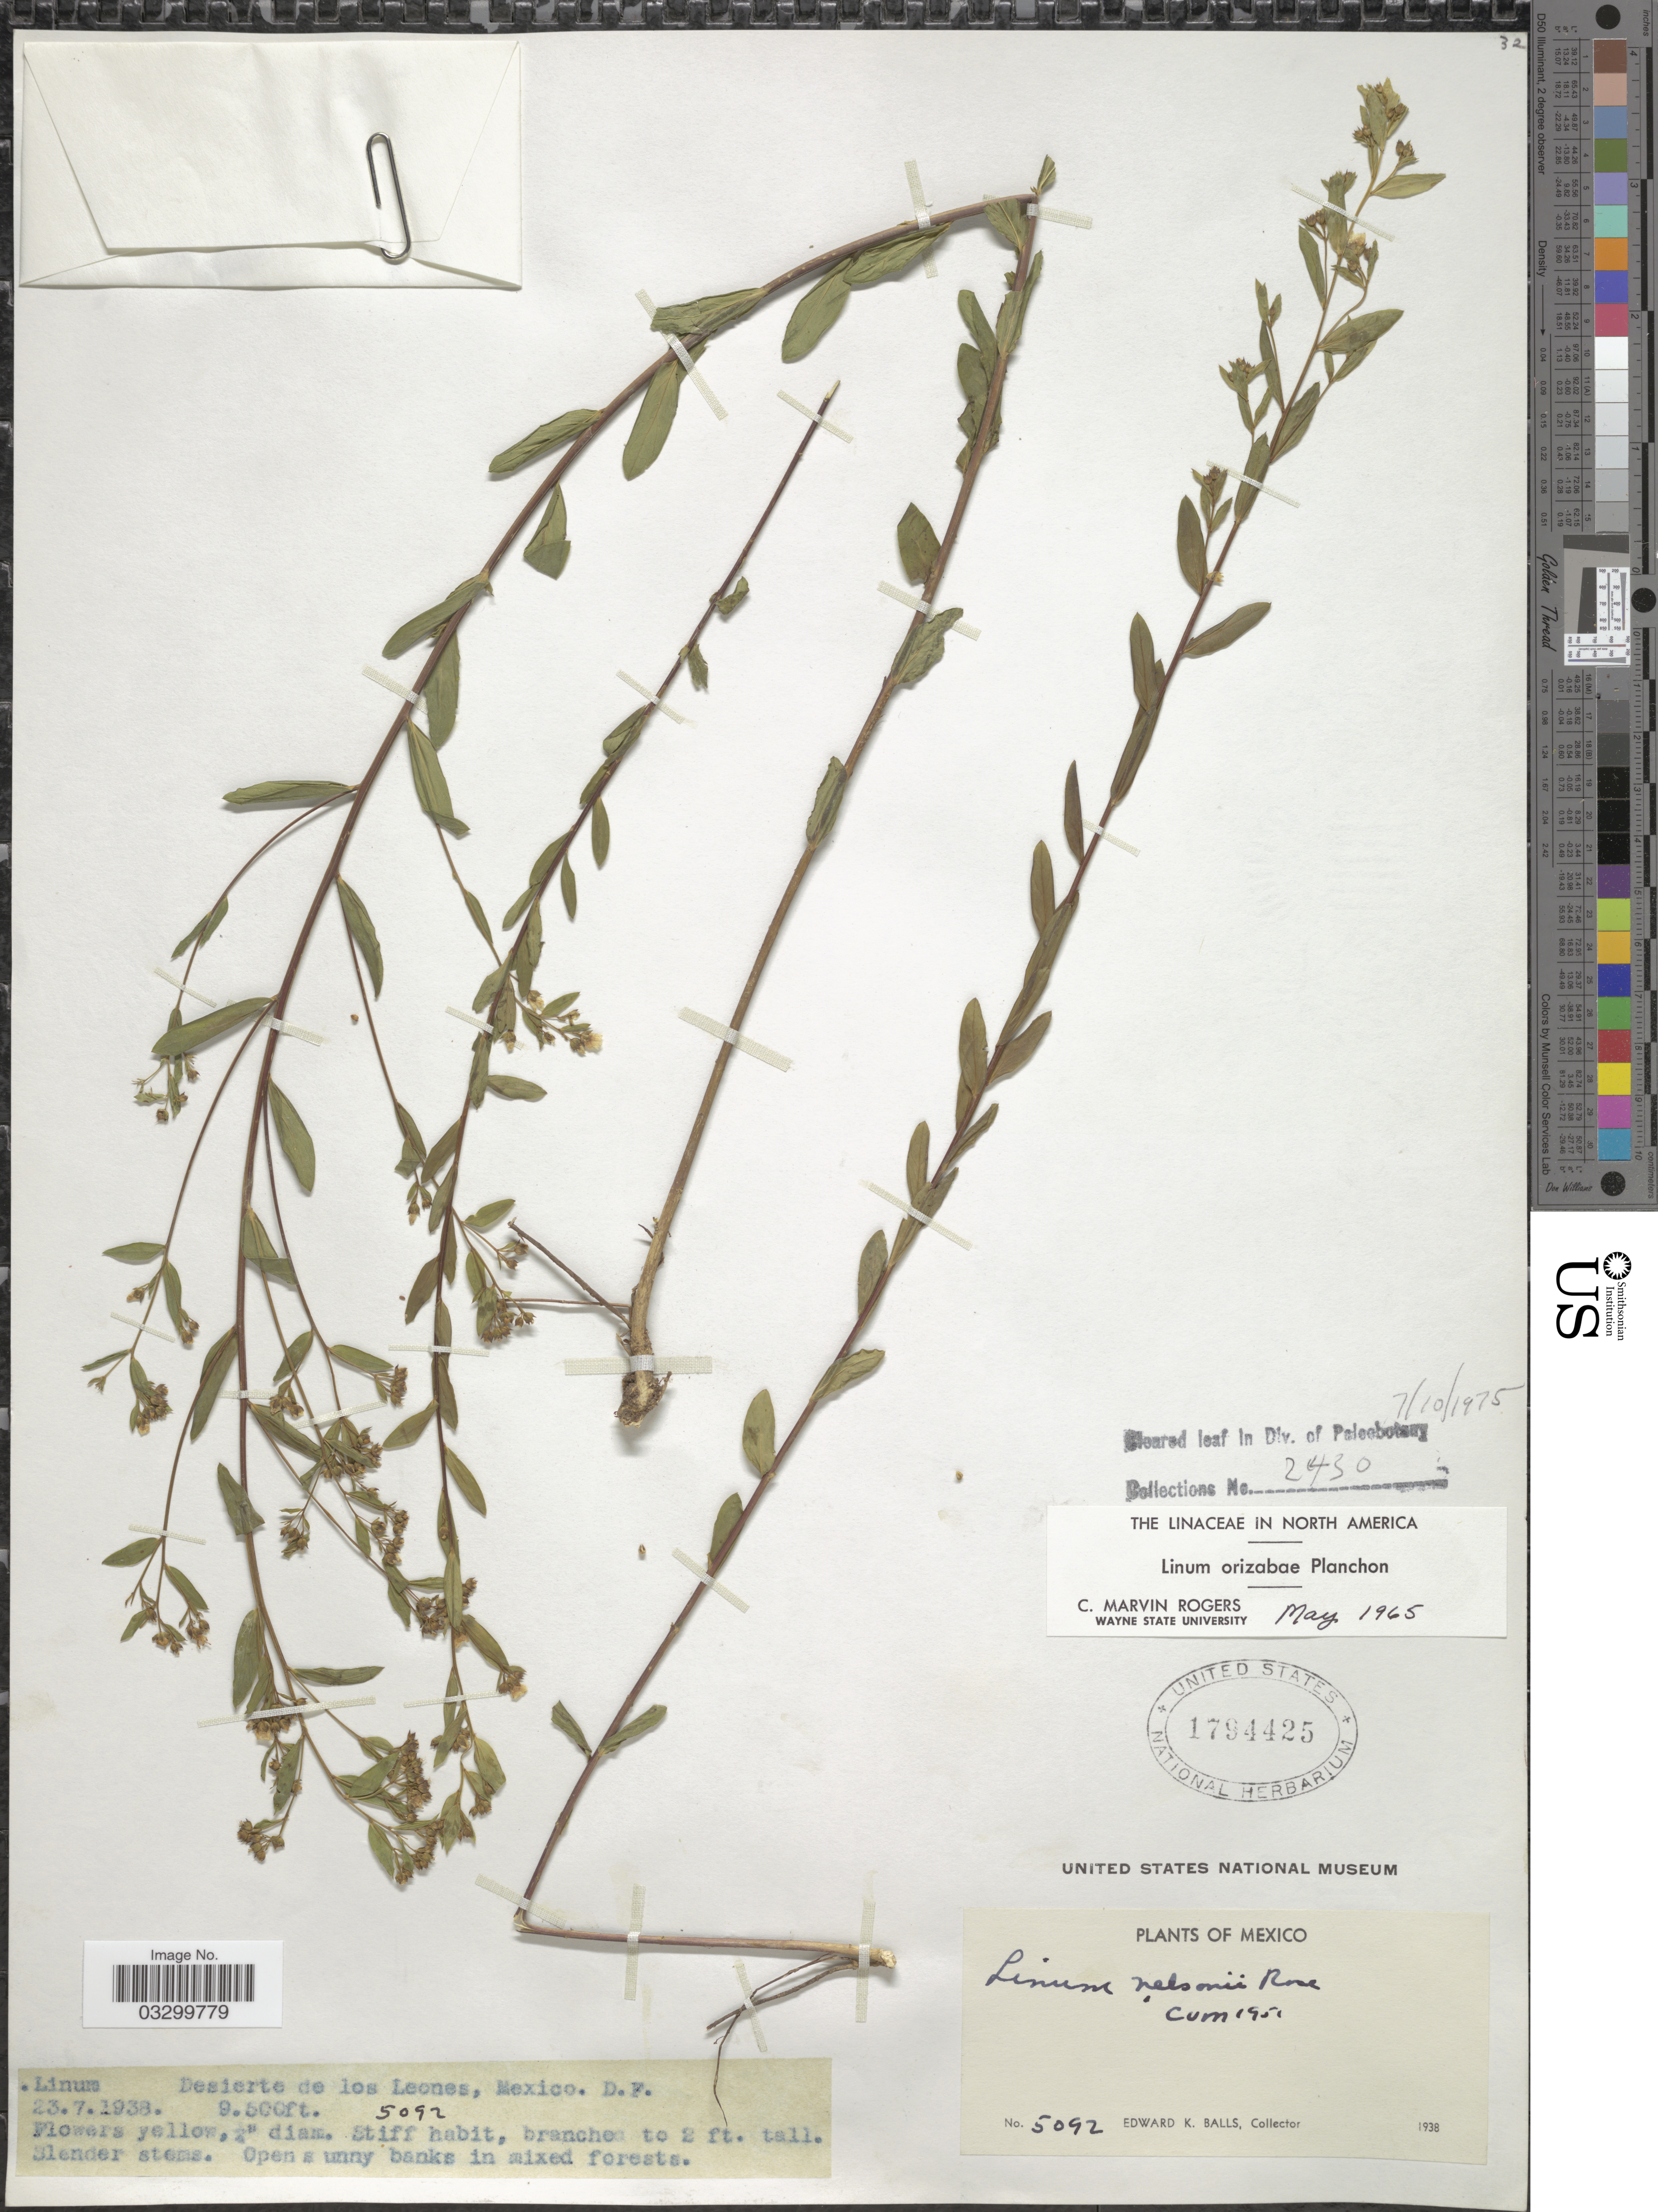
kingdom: Plantae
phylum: Tracheophyta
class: Magnoliopsida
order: Malpighiales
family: Linaceae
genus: Linum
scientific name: Linum orizabae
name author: Planch.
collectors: E. K. Balls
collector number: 5092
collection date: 1938-07-23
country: Mexico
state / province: Distrito Federal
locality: Desierte de los Leones.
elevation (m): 2896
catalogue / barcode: US 1794425